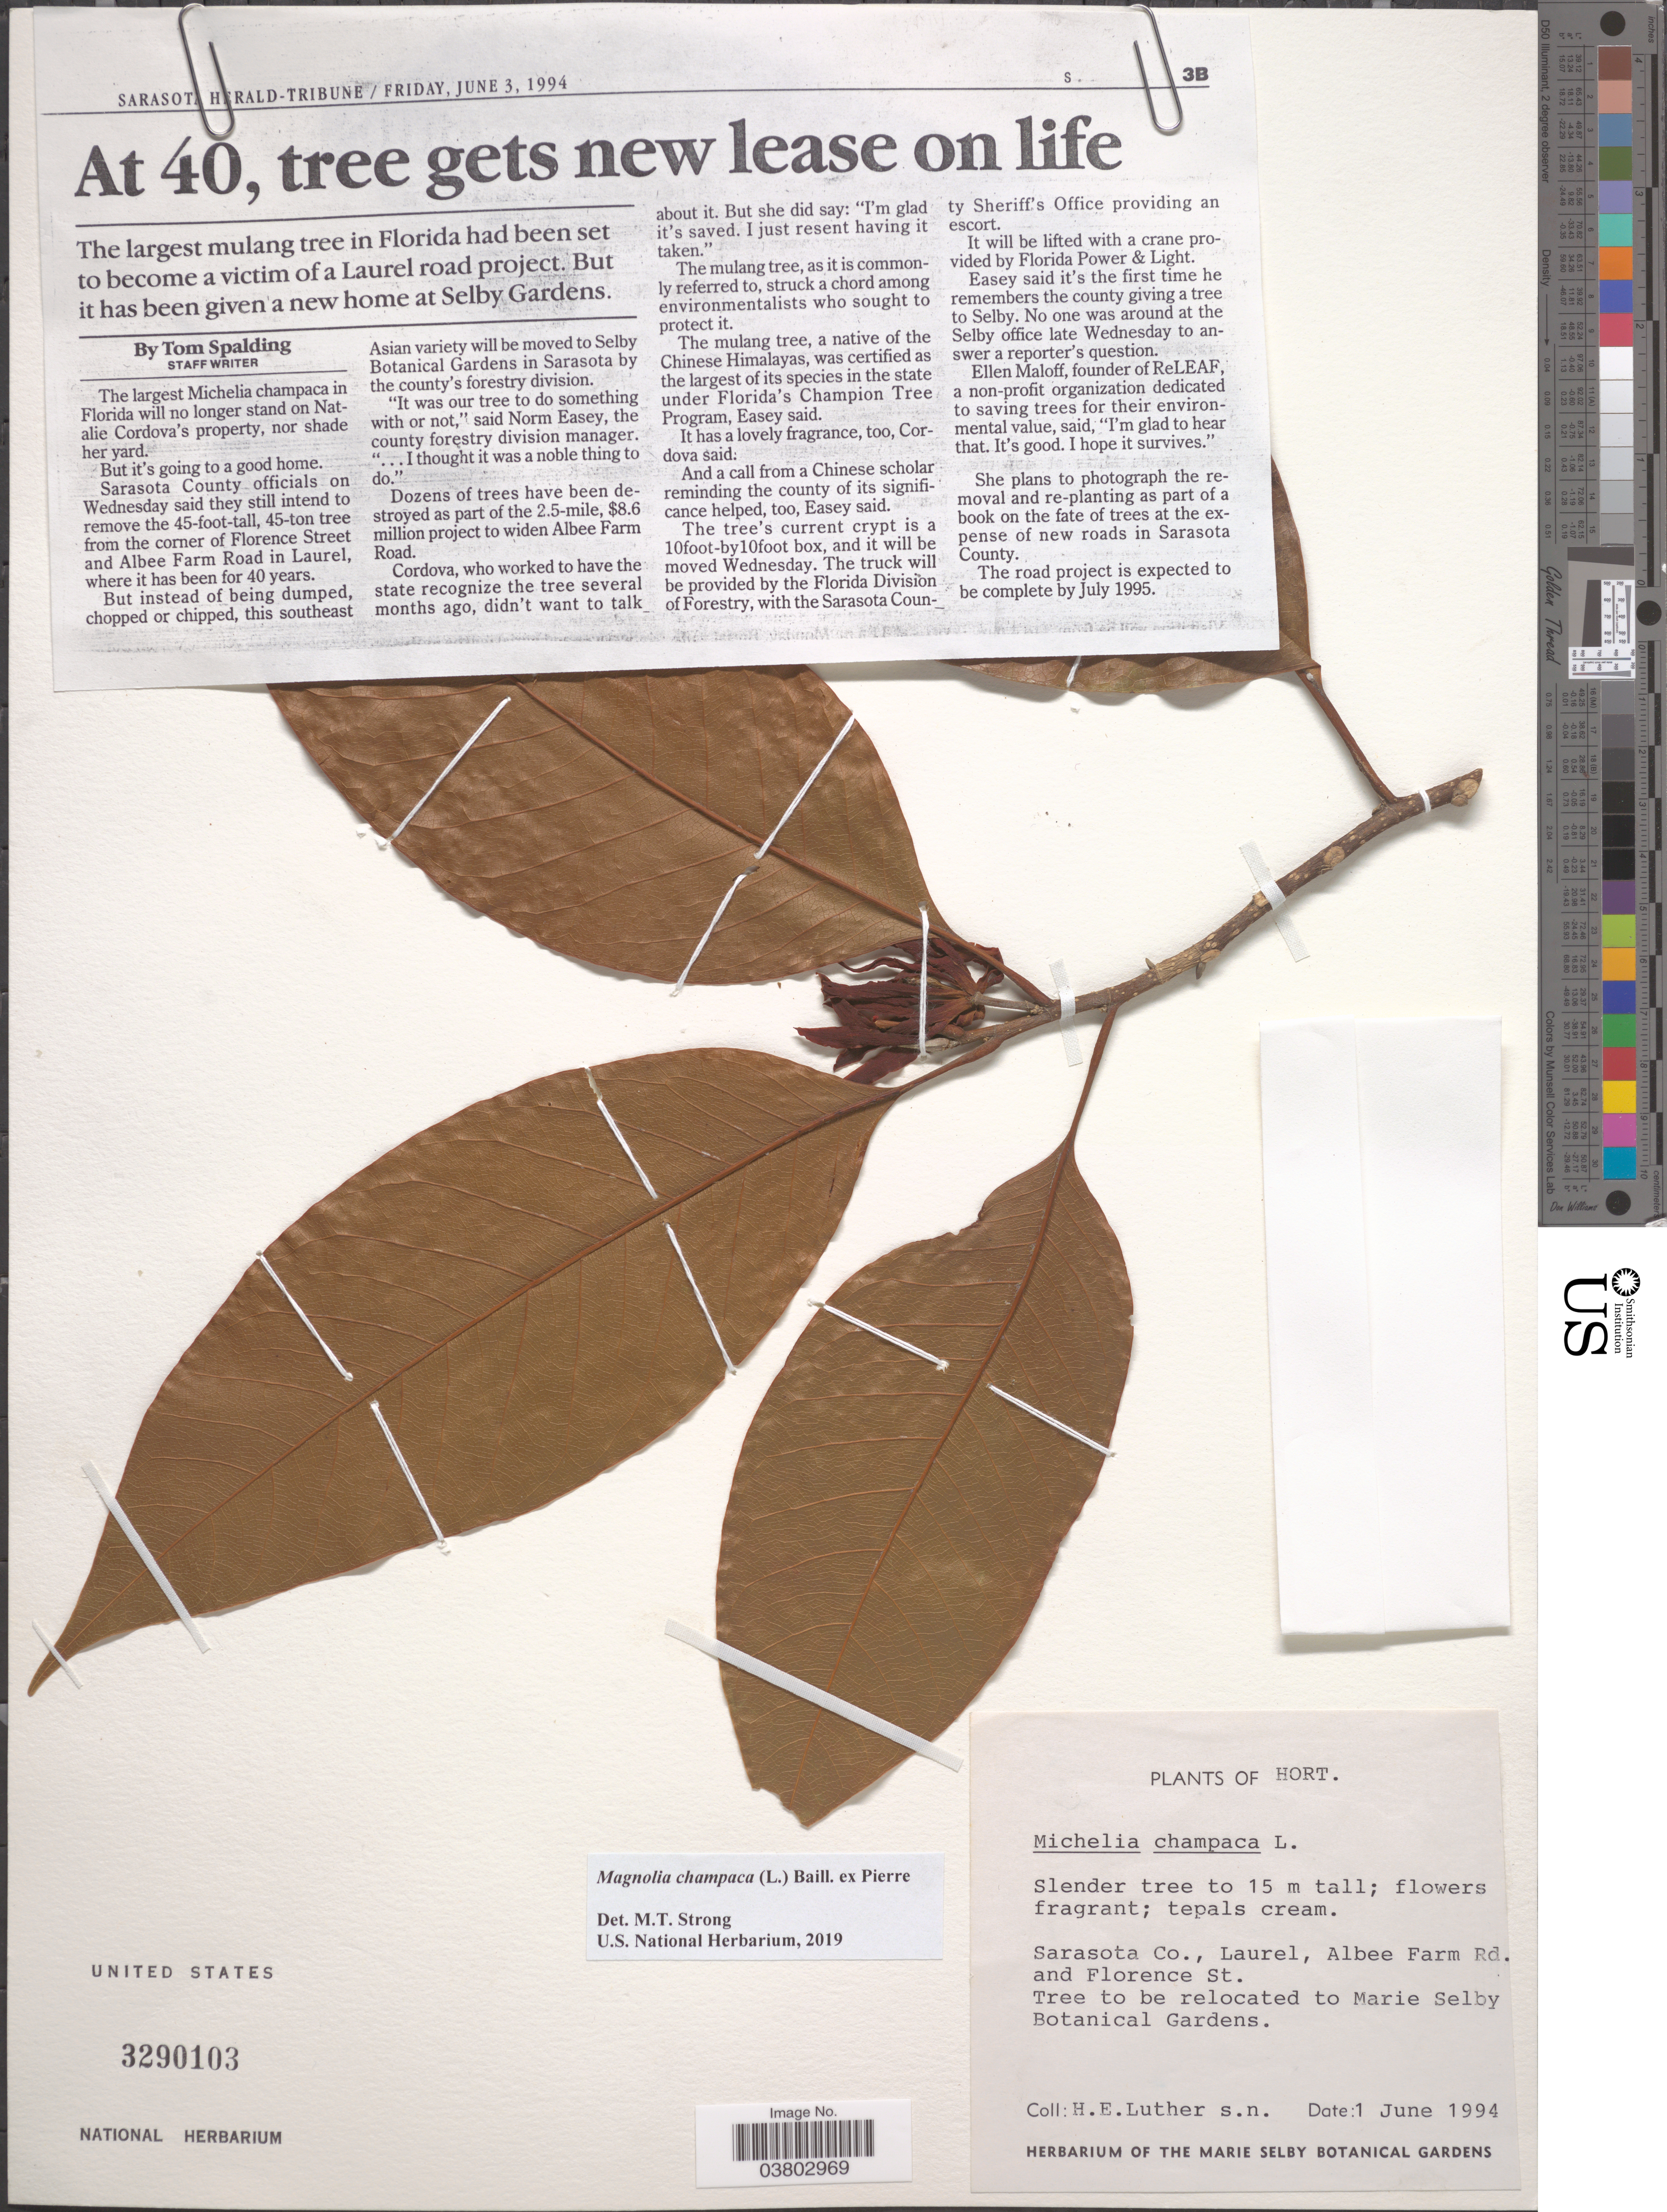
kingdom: Plantae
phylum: Tracheophyta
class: Magnoliopsida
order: Magnoliales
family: Magnoliaceae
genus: Magnolia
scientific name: Magnolia champaca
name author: (L.) Baill. ex Pierre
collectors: Hans E. Luther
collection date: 1994-06-01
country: United States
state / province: Florida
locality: Hort. Sarasota Co., Laurel, Albee Farm Rd. and Florence St. Marie Selby Botanical Gardens.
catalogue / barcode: US 3290103